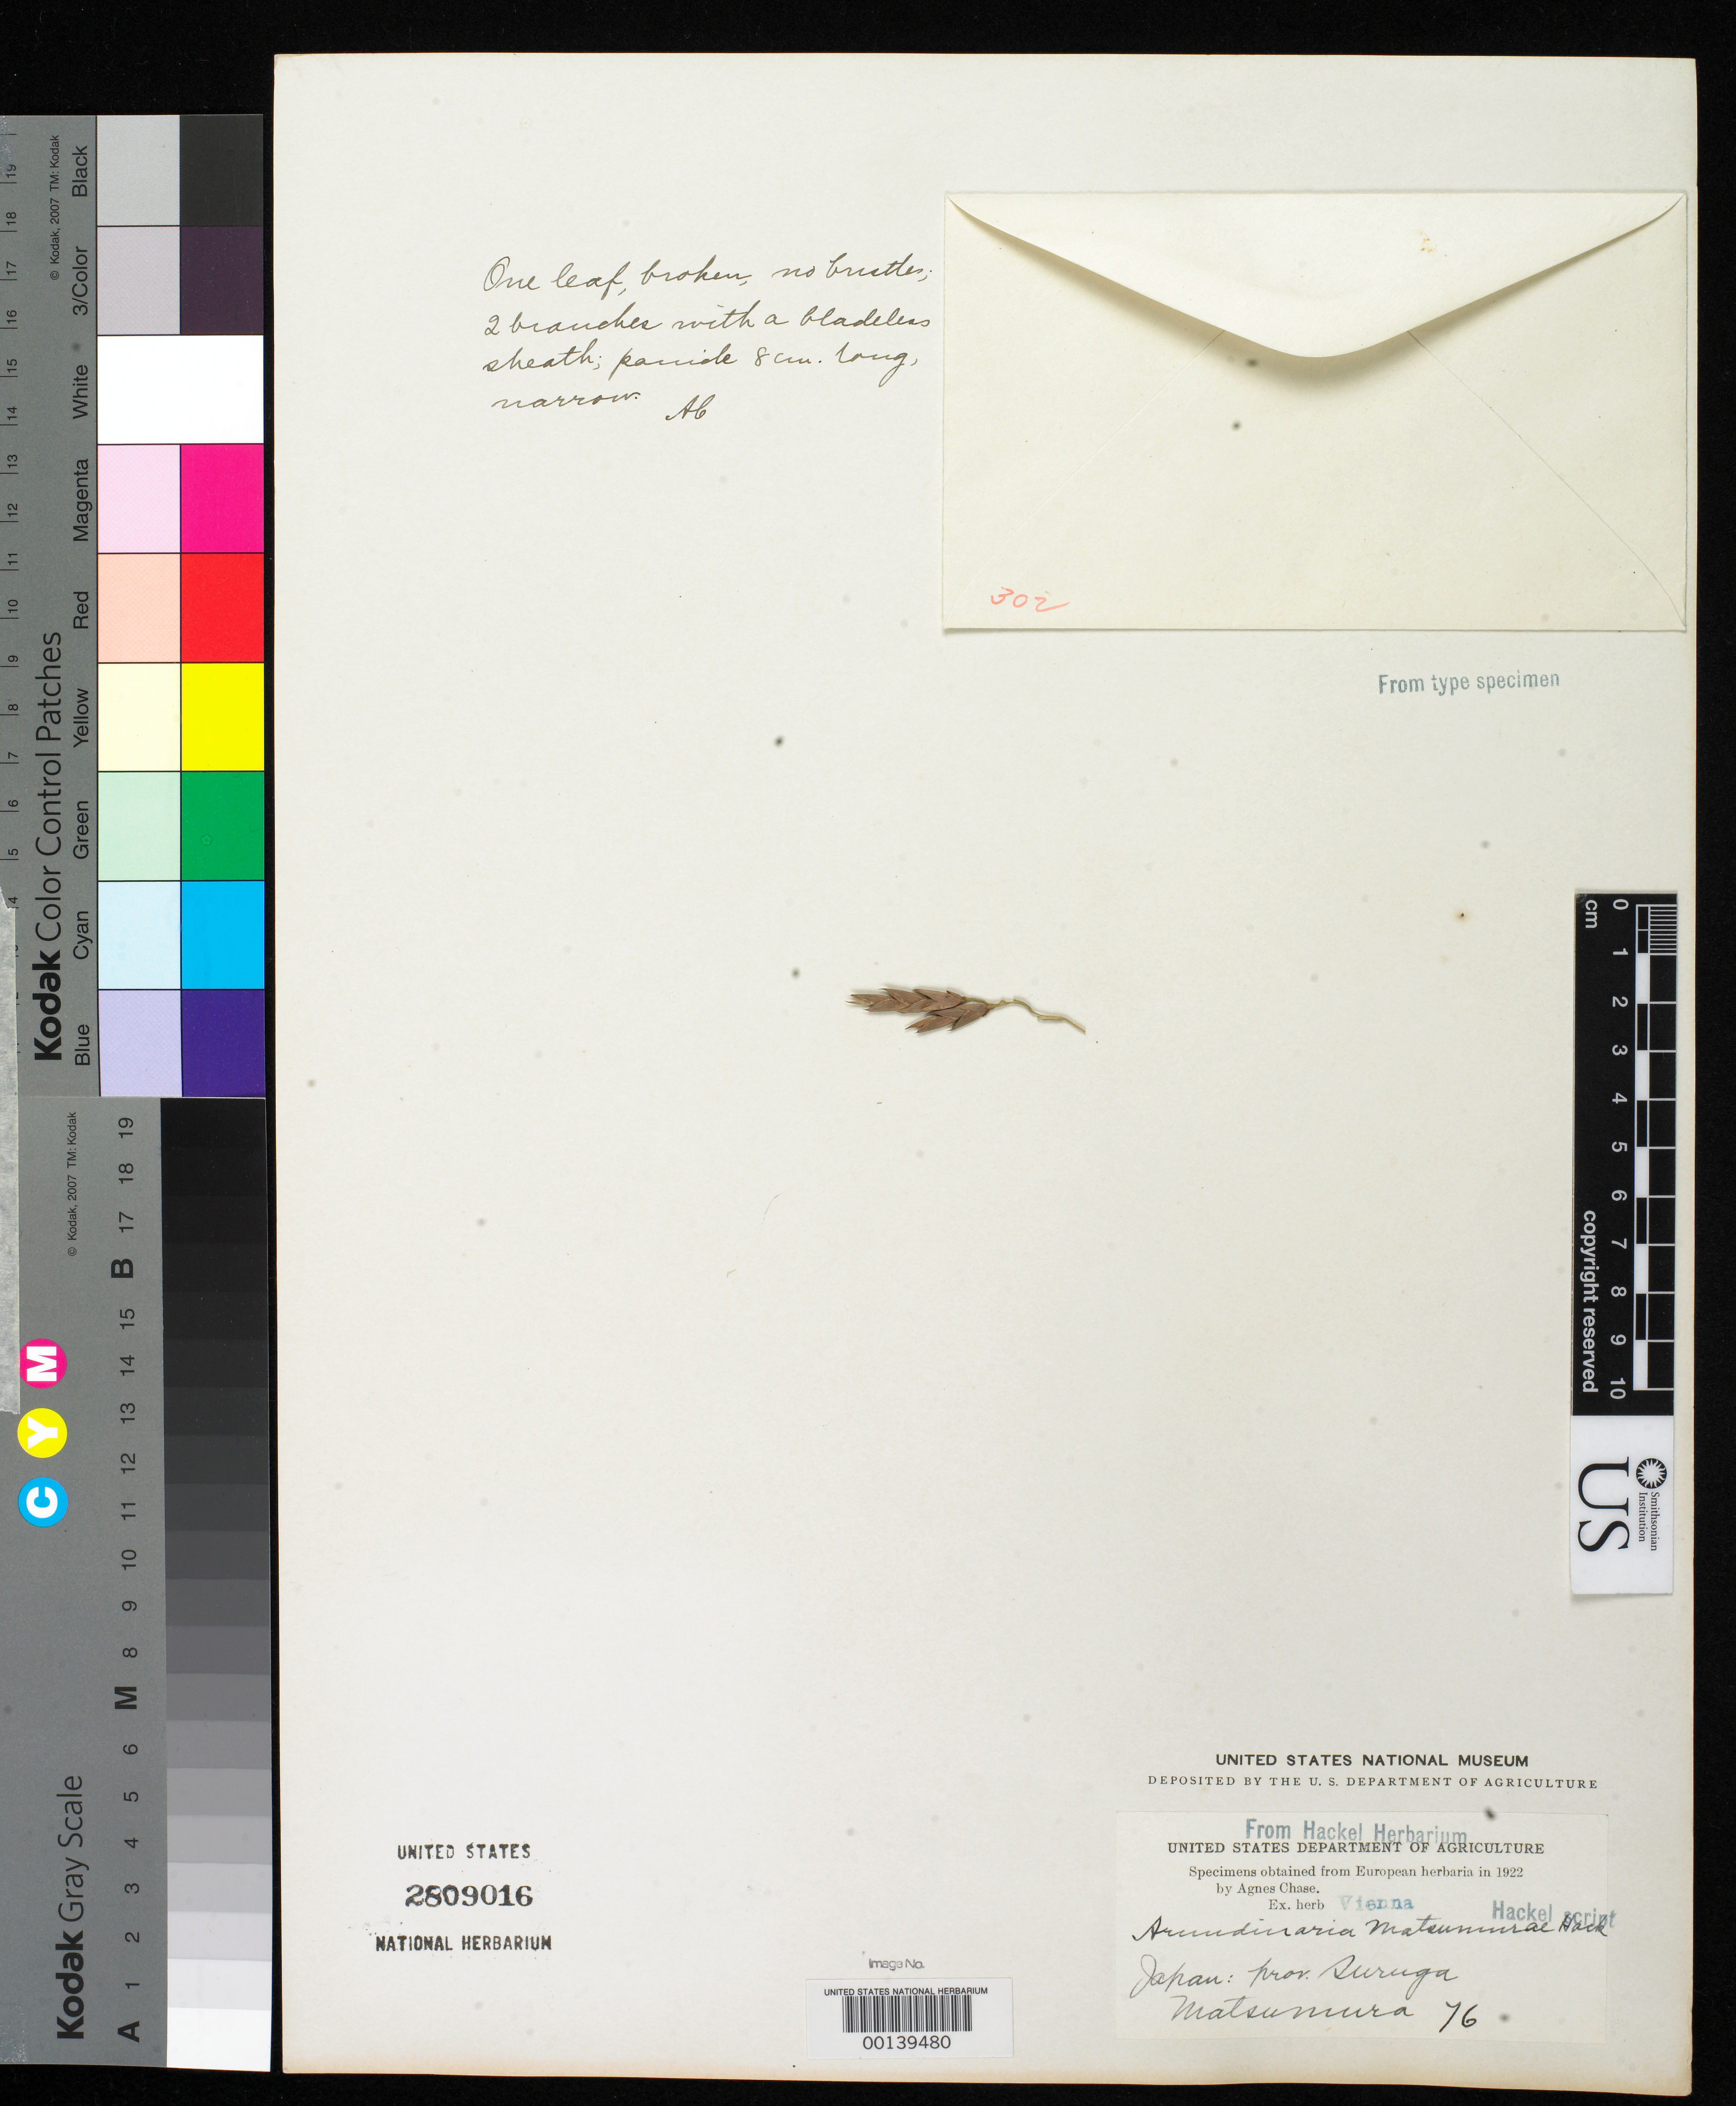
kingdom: Plantae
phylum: Tracheophyta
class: Liliopsida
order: Poales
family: Poaceae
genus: Arundinaria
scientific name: Arundinaria matsumurae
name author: Hack.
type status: Type Material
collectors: J. Matsumura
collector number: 76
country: Japan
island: Honshu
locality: Suruga.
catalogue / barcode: US 2809016